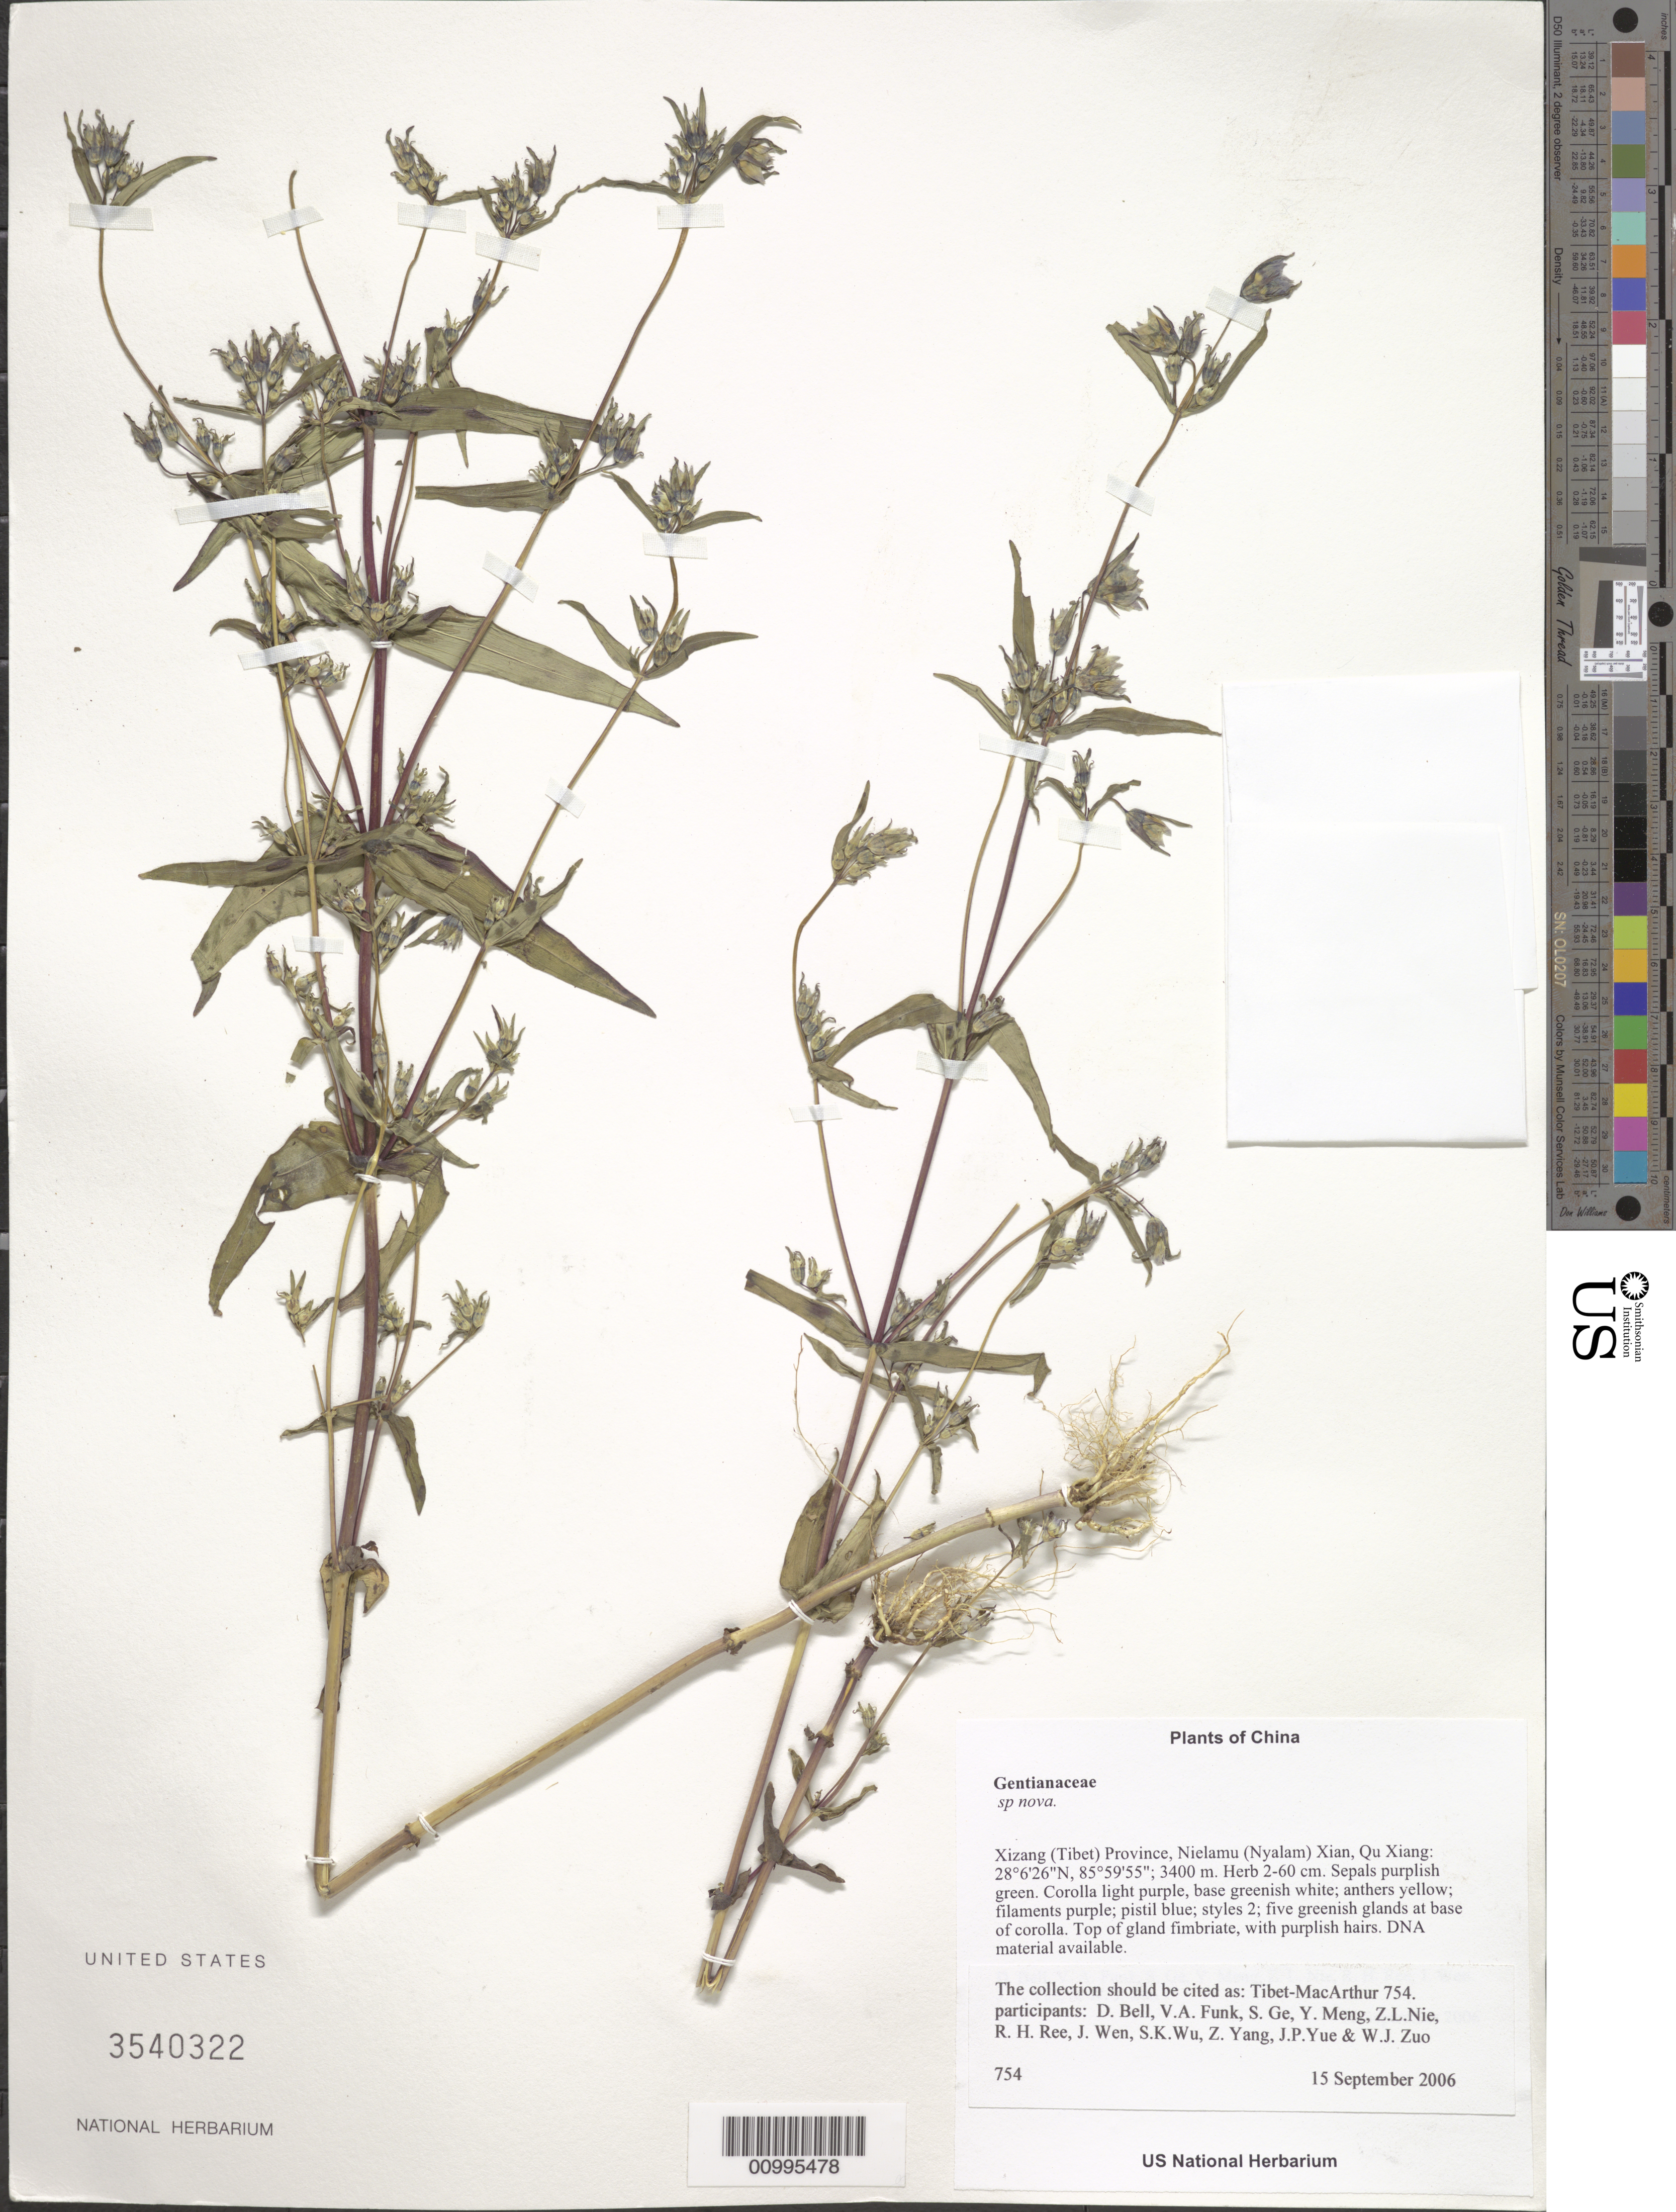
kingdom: Plantae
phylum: Tracheophyta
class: Magnoliopsida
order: Gentianales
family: Gentianaceae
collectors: Tibet-MacArthur, D. A. Bell, V. Funk, S. Ge, Y. Meng, Z. Nie, R. Ree, J. Wen, J. Yue & W. Zuo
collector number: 754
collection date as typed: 15 Sep 2006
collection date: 2006-09-15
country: China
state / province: Xizang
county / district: Nielamu (Nyalam) Xian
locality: Qu Xiang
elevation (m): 3400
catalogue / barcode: US 3540322